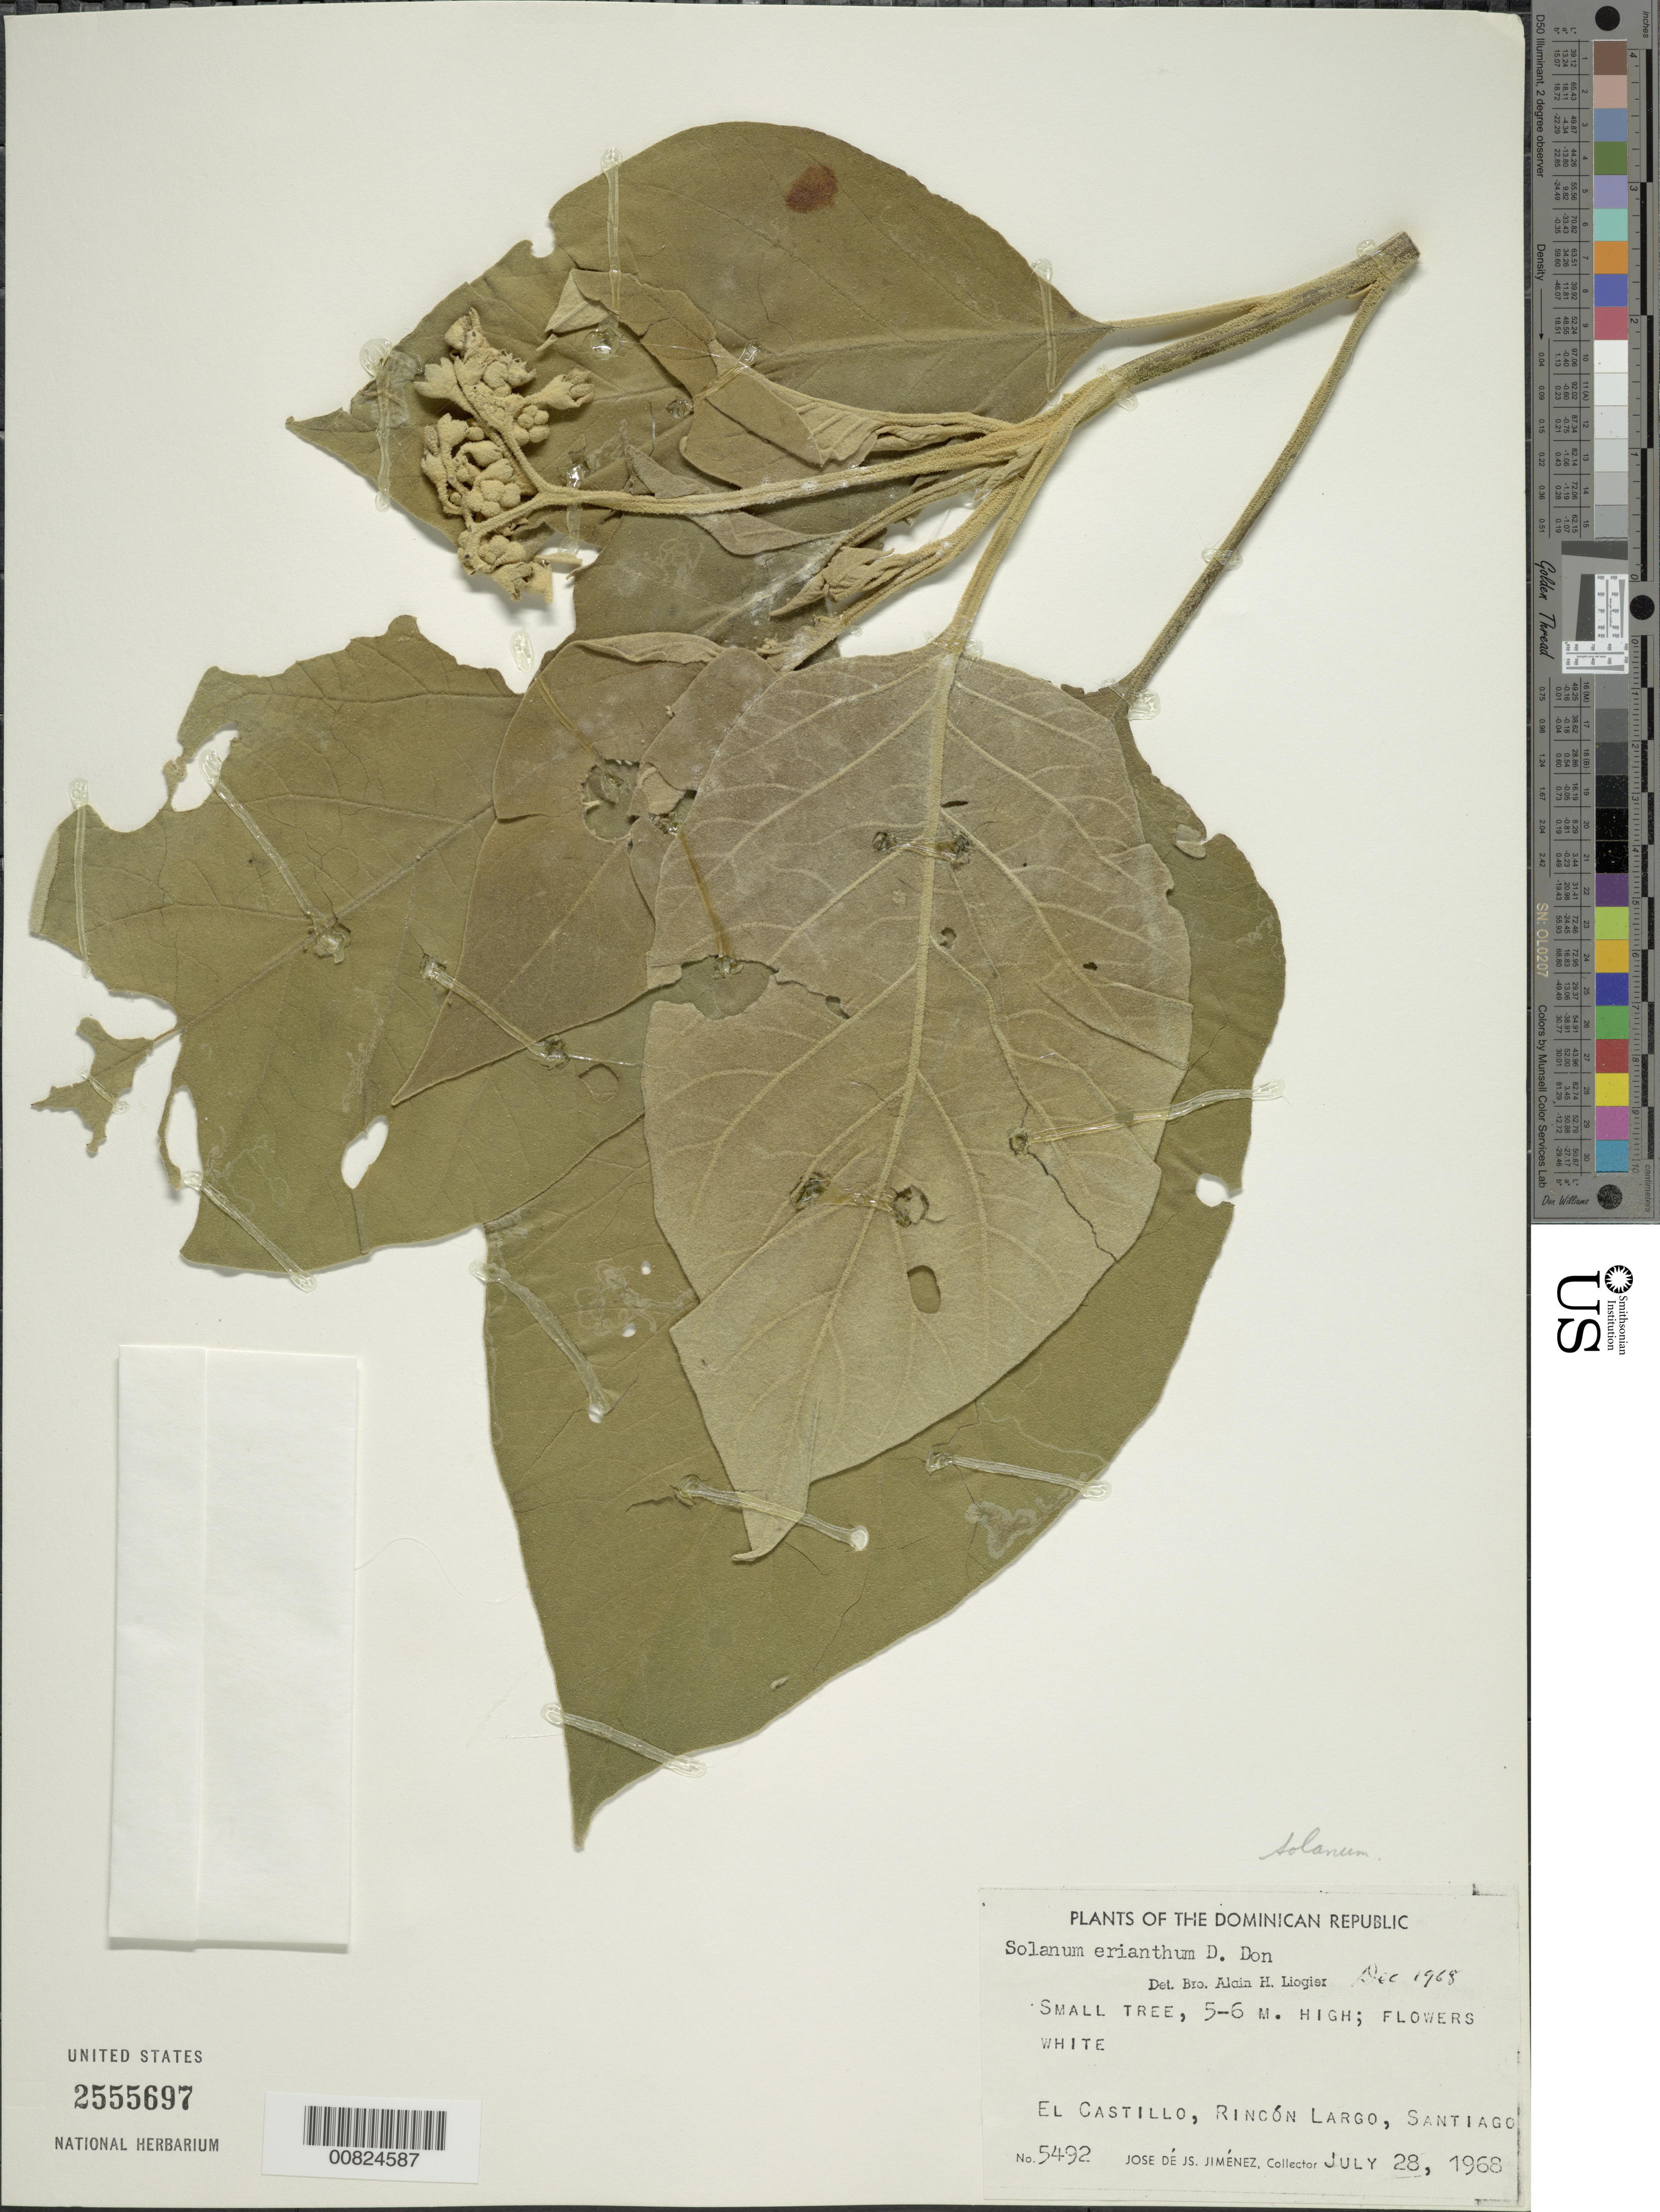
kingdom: Plantae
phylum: Tracheophyta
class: Magnoliopsida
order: Solanales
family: Solanaceae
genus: Solanum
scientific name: Solanum erianthum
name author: D. Don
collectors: J. J. Jiménez Almonte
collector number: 5492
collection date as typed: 28 Jul 1968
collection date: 1968-07-28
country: Dominican Republic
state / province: Santiago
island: Hispaniola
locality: El Castillo, Rincón Largo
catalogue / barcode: US 2555697